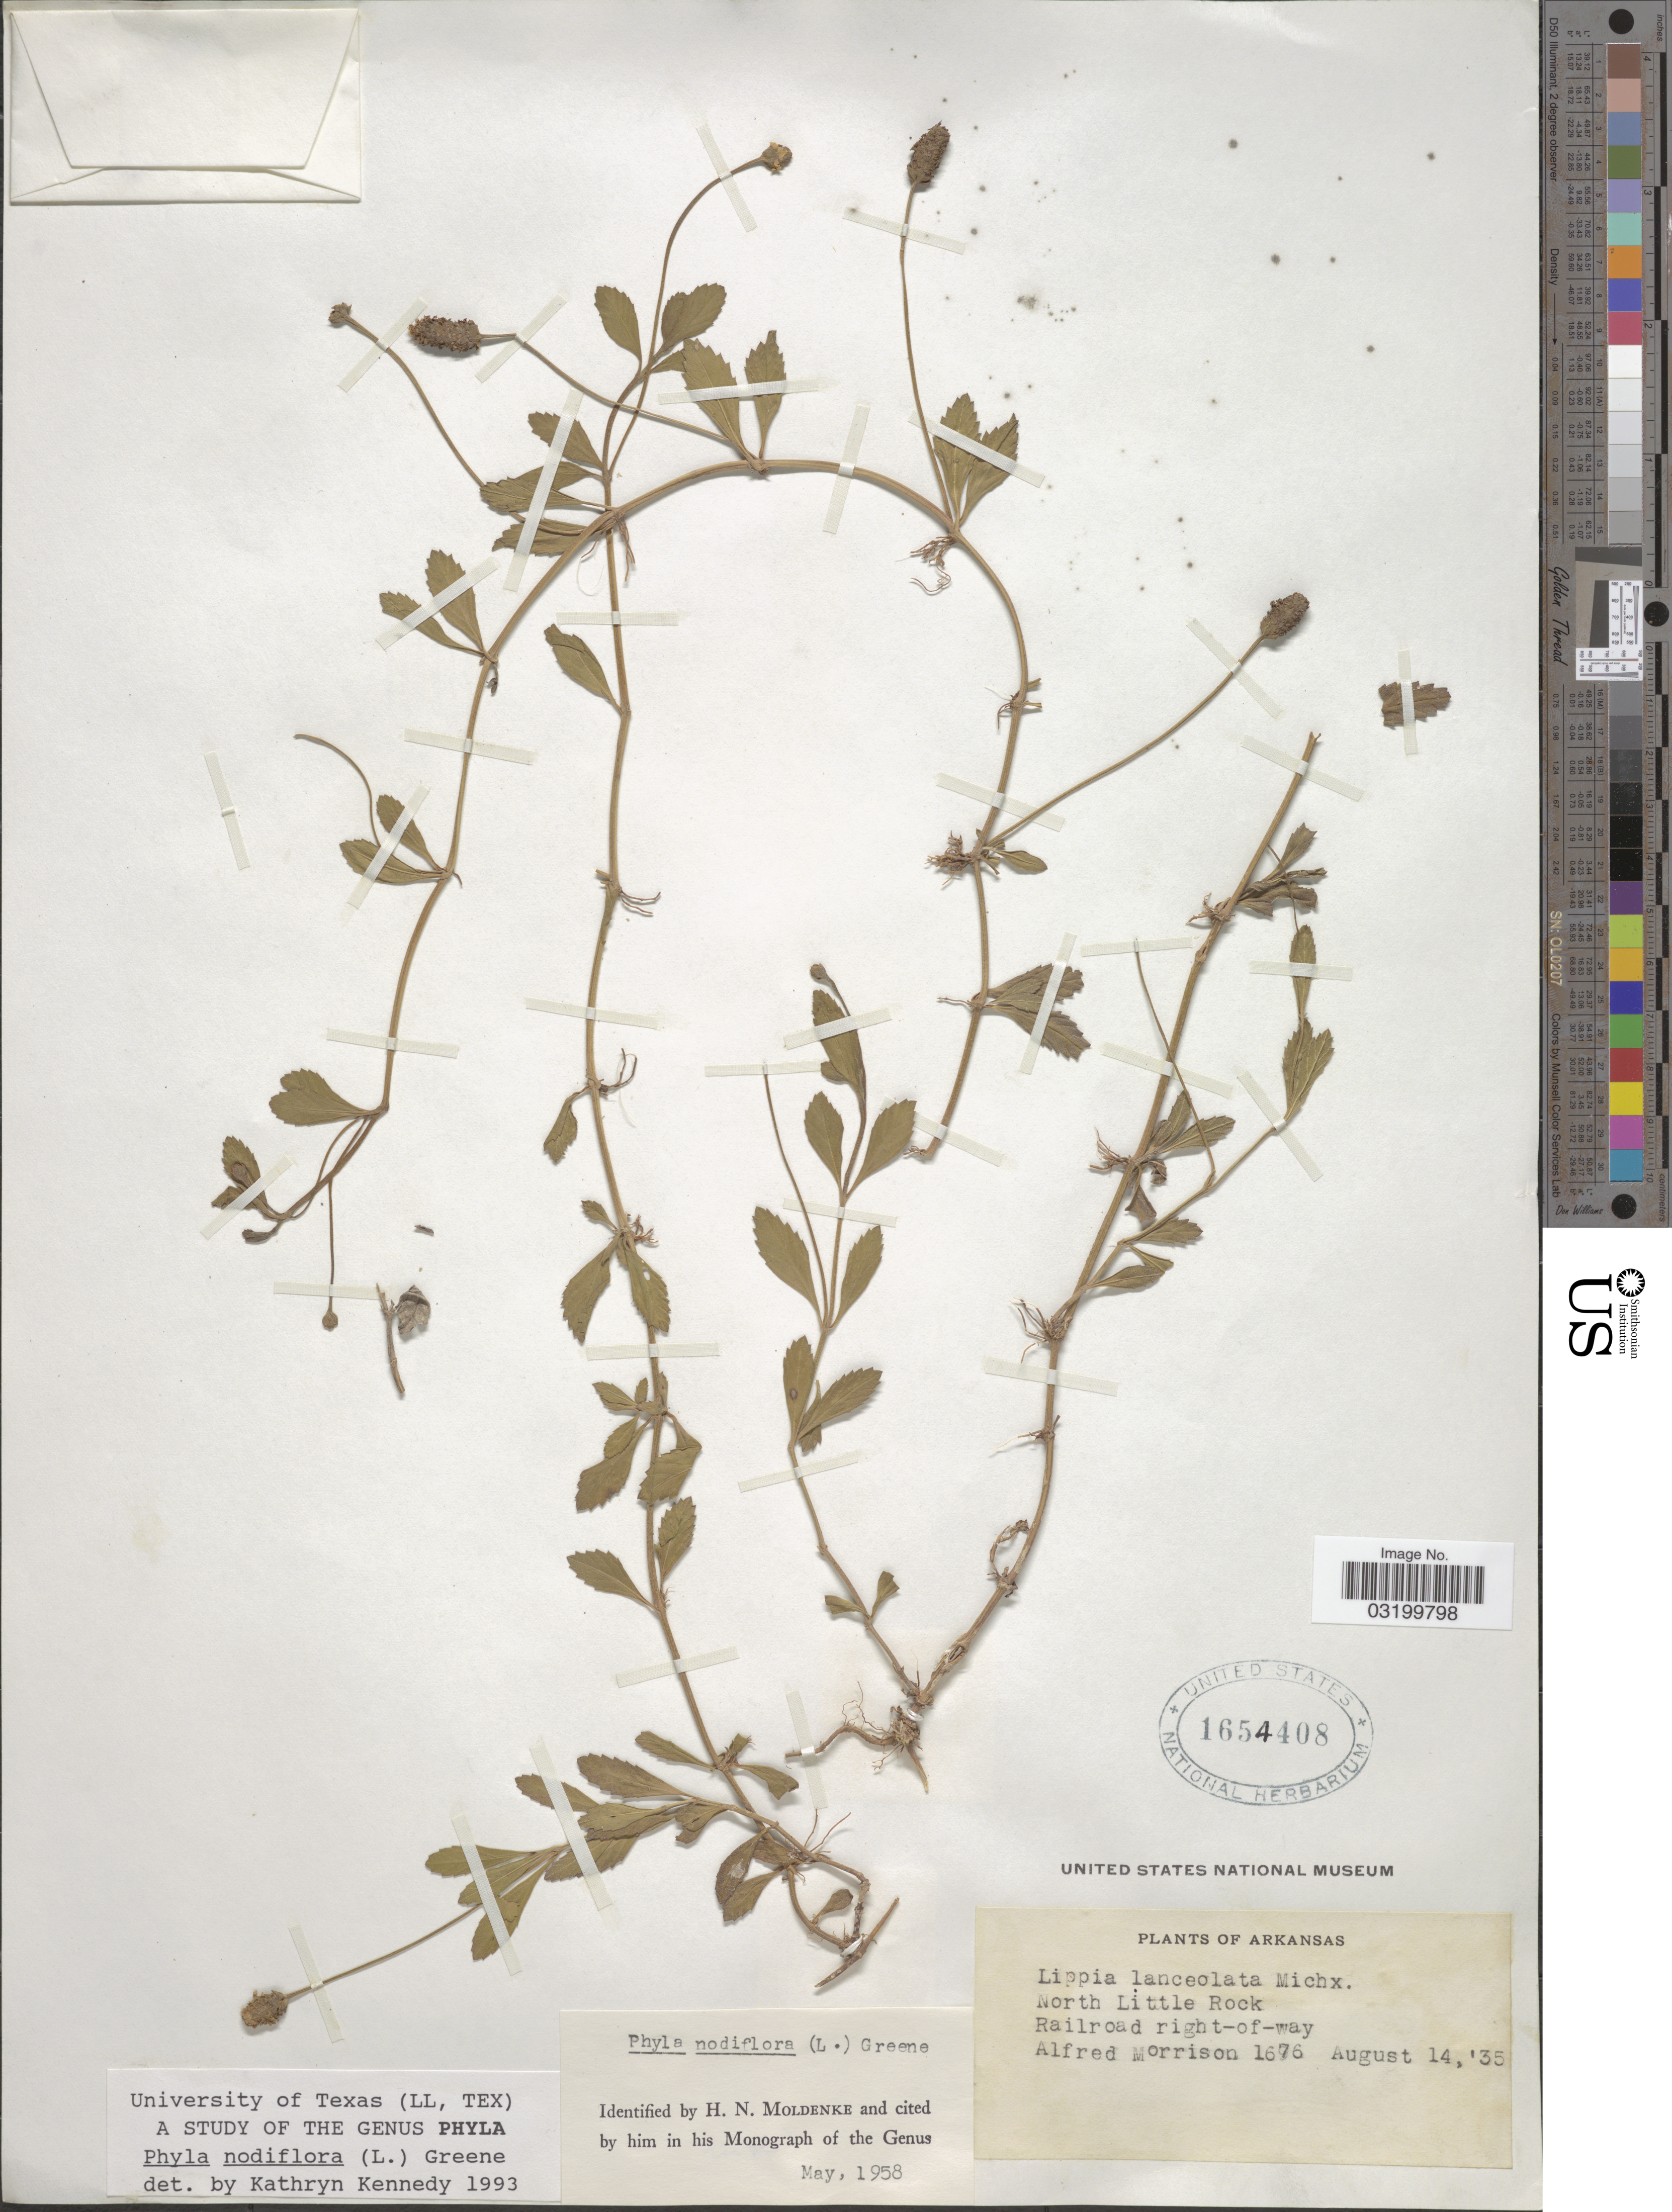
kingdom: Plantae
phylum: Tracheophyta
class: Magnoliopsida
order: Lamiales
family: Verbenaceae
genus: Phyla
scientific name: Phyla nodiflora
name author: (L.) Greene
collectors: A. Morrison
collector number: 1676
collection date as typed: Transcribed d/m/y: 14/8/35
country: United States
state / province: Arkansas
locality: North Little Rock. Railroad right-of-way.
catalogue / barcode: US 1654408